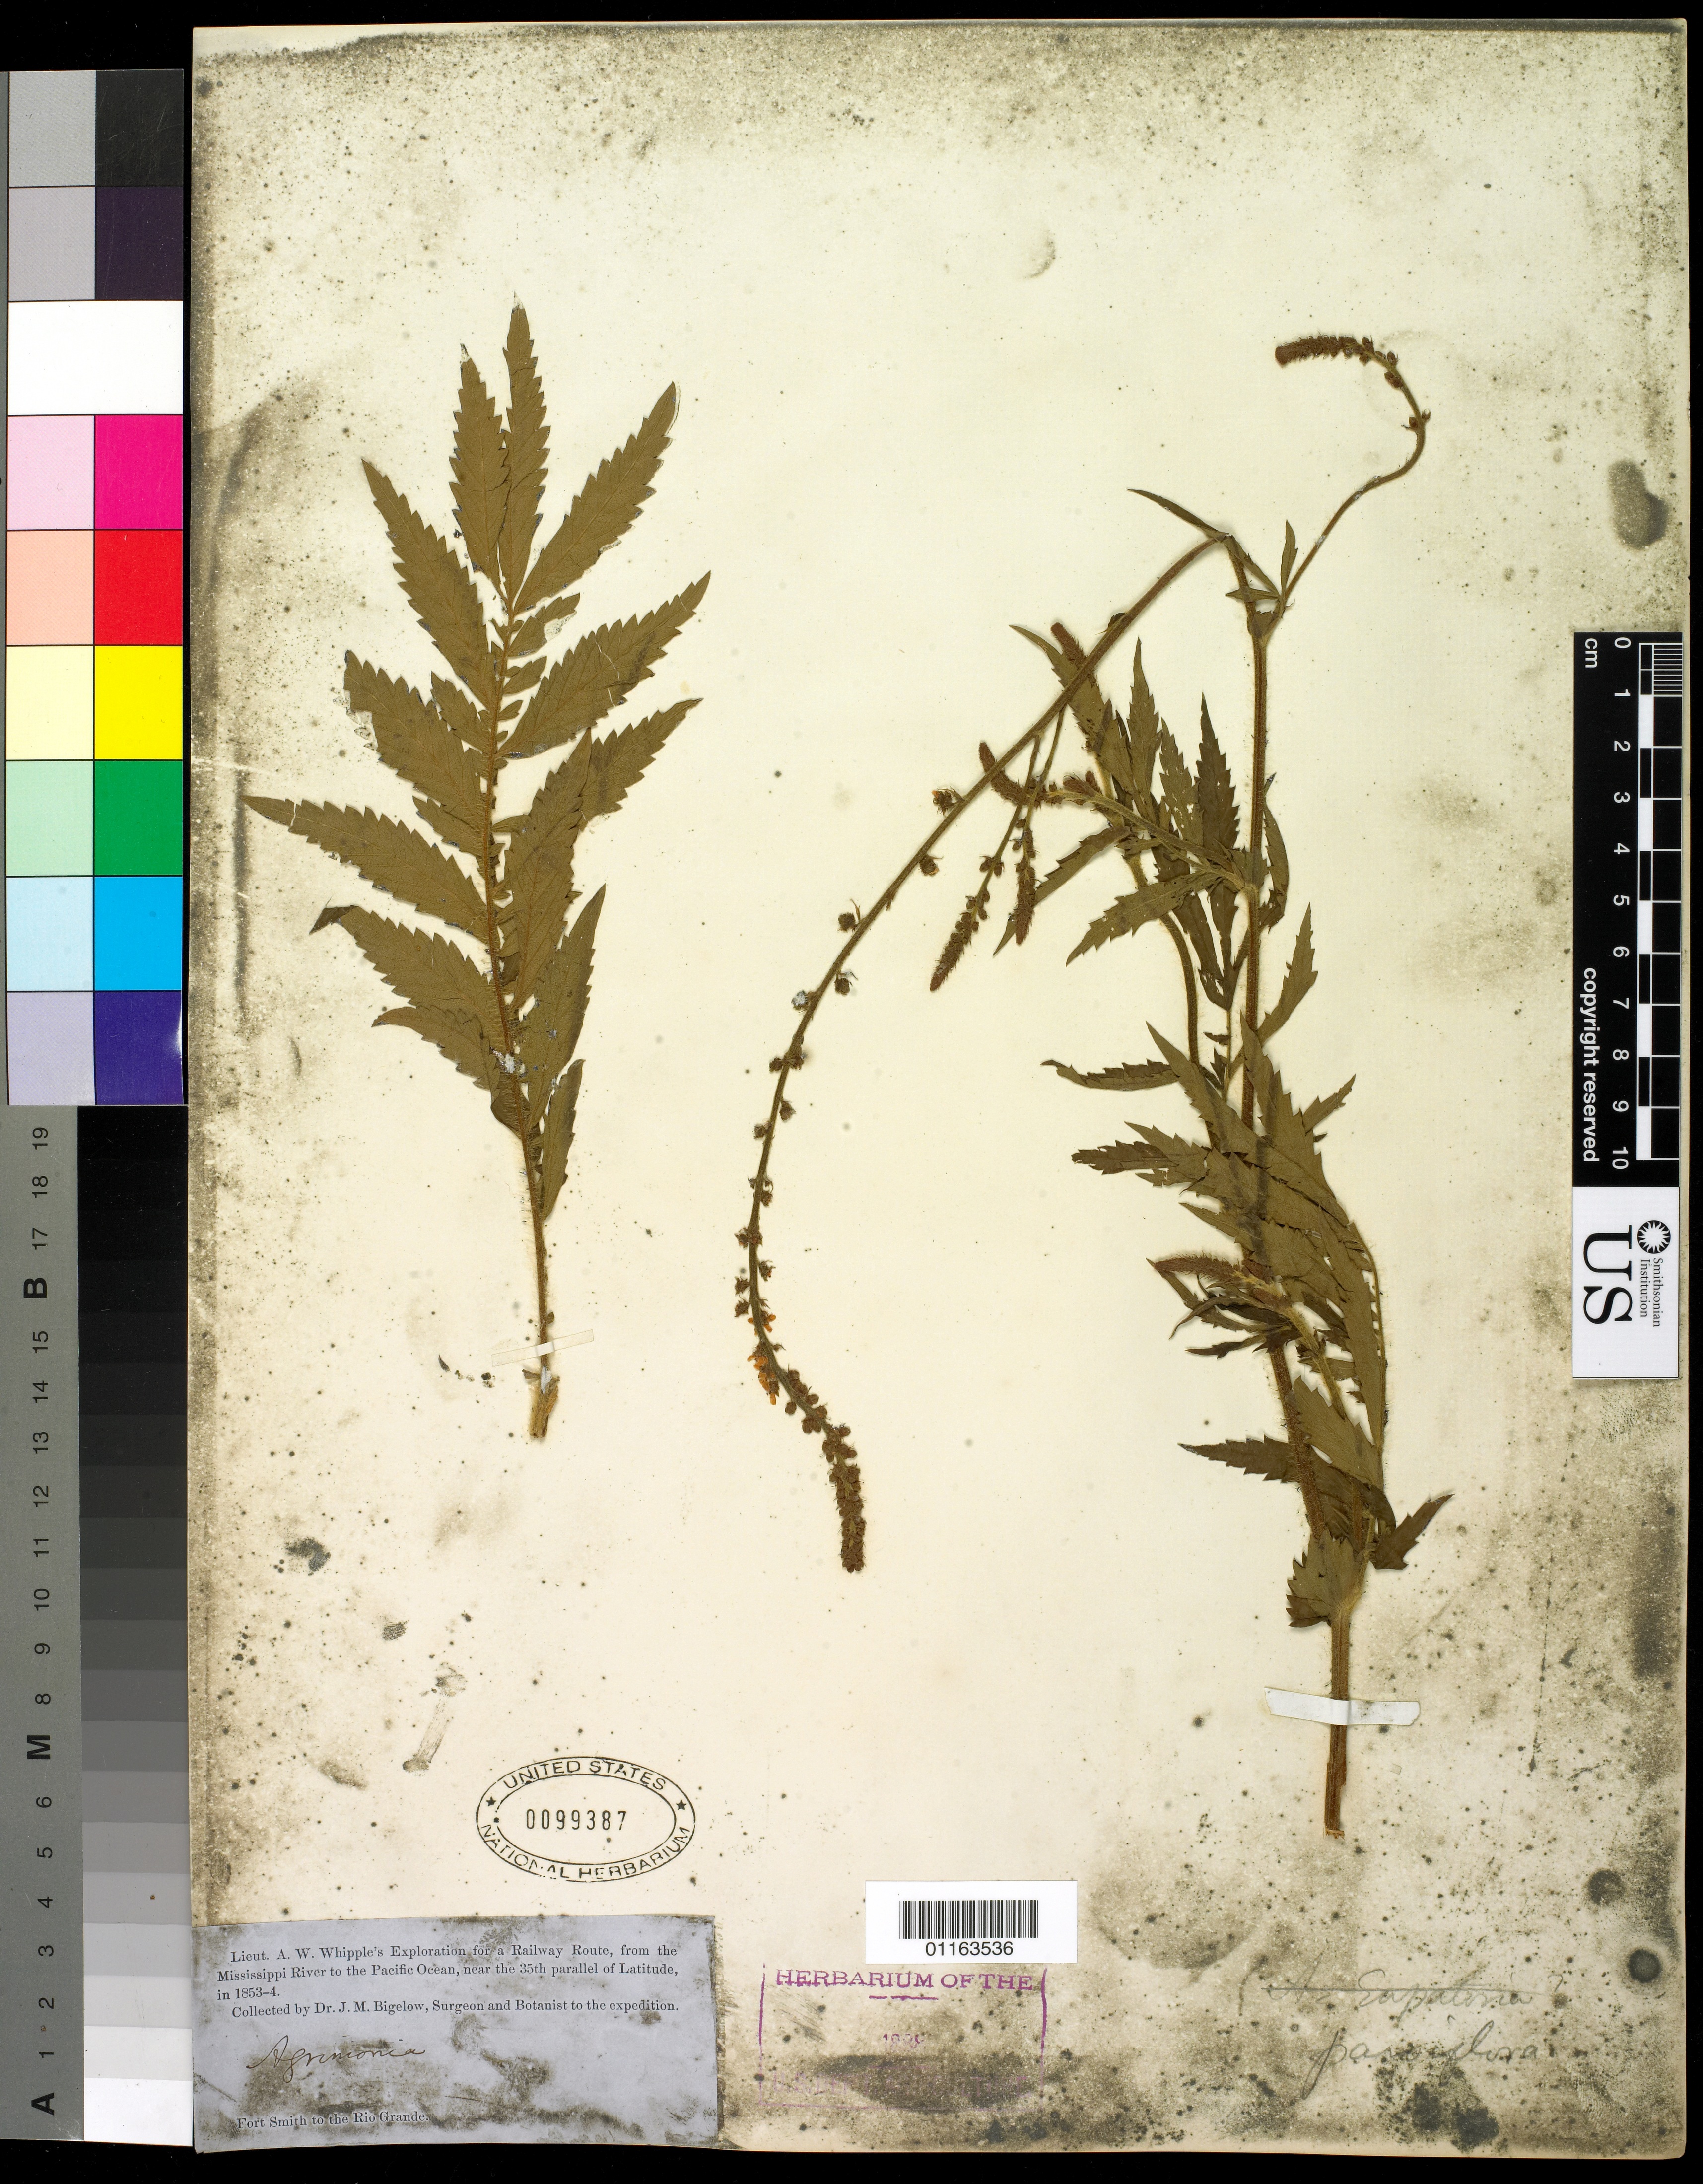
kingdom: Plantae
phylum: Tracheophyta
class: Magnoliopsida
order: Rosales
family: Rosaceae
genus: Agrimonia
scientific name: Agrimonia parviflora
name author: Aiton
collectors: J. M. Bigelow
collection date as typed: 1853 to -- -- 1854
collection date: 1853/1854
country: United States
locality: Fort Smith to the Rio Grande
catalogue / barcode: US 99387